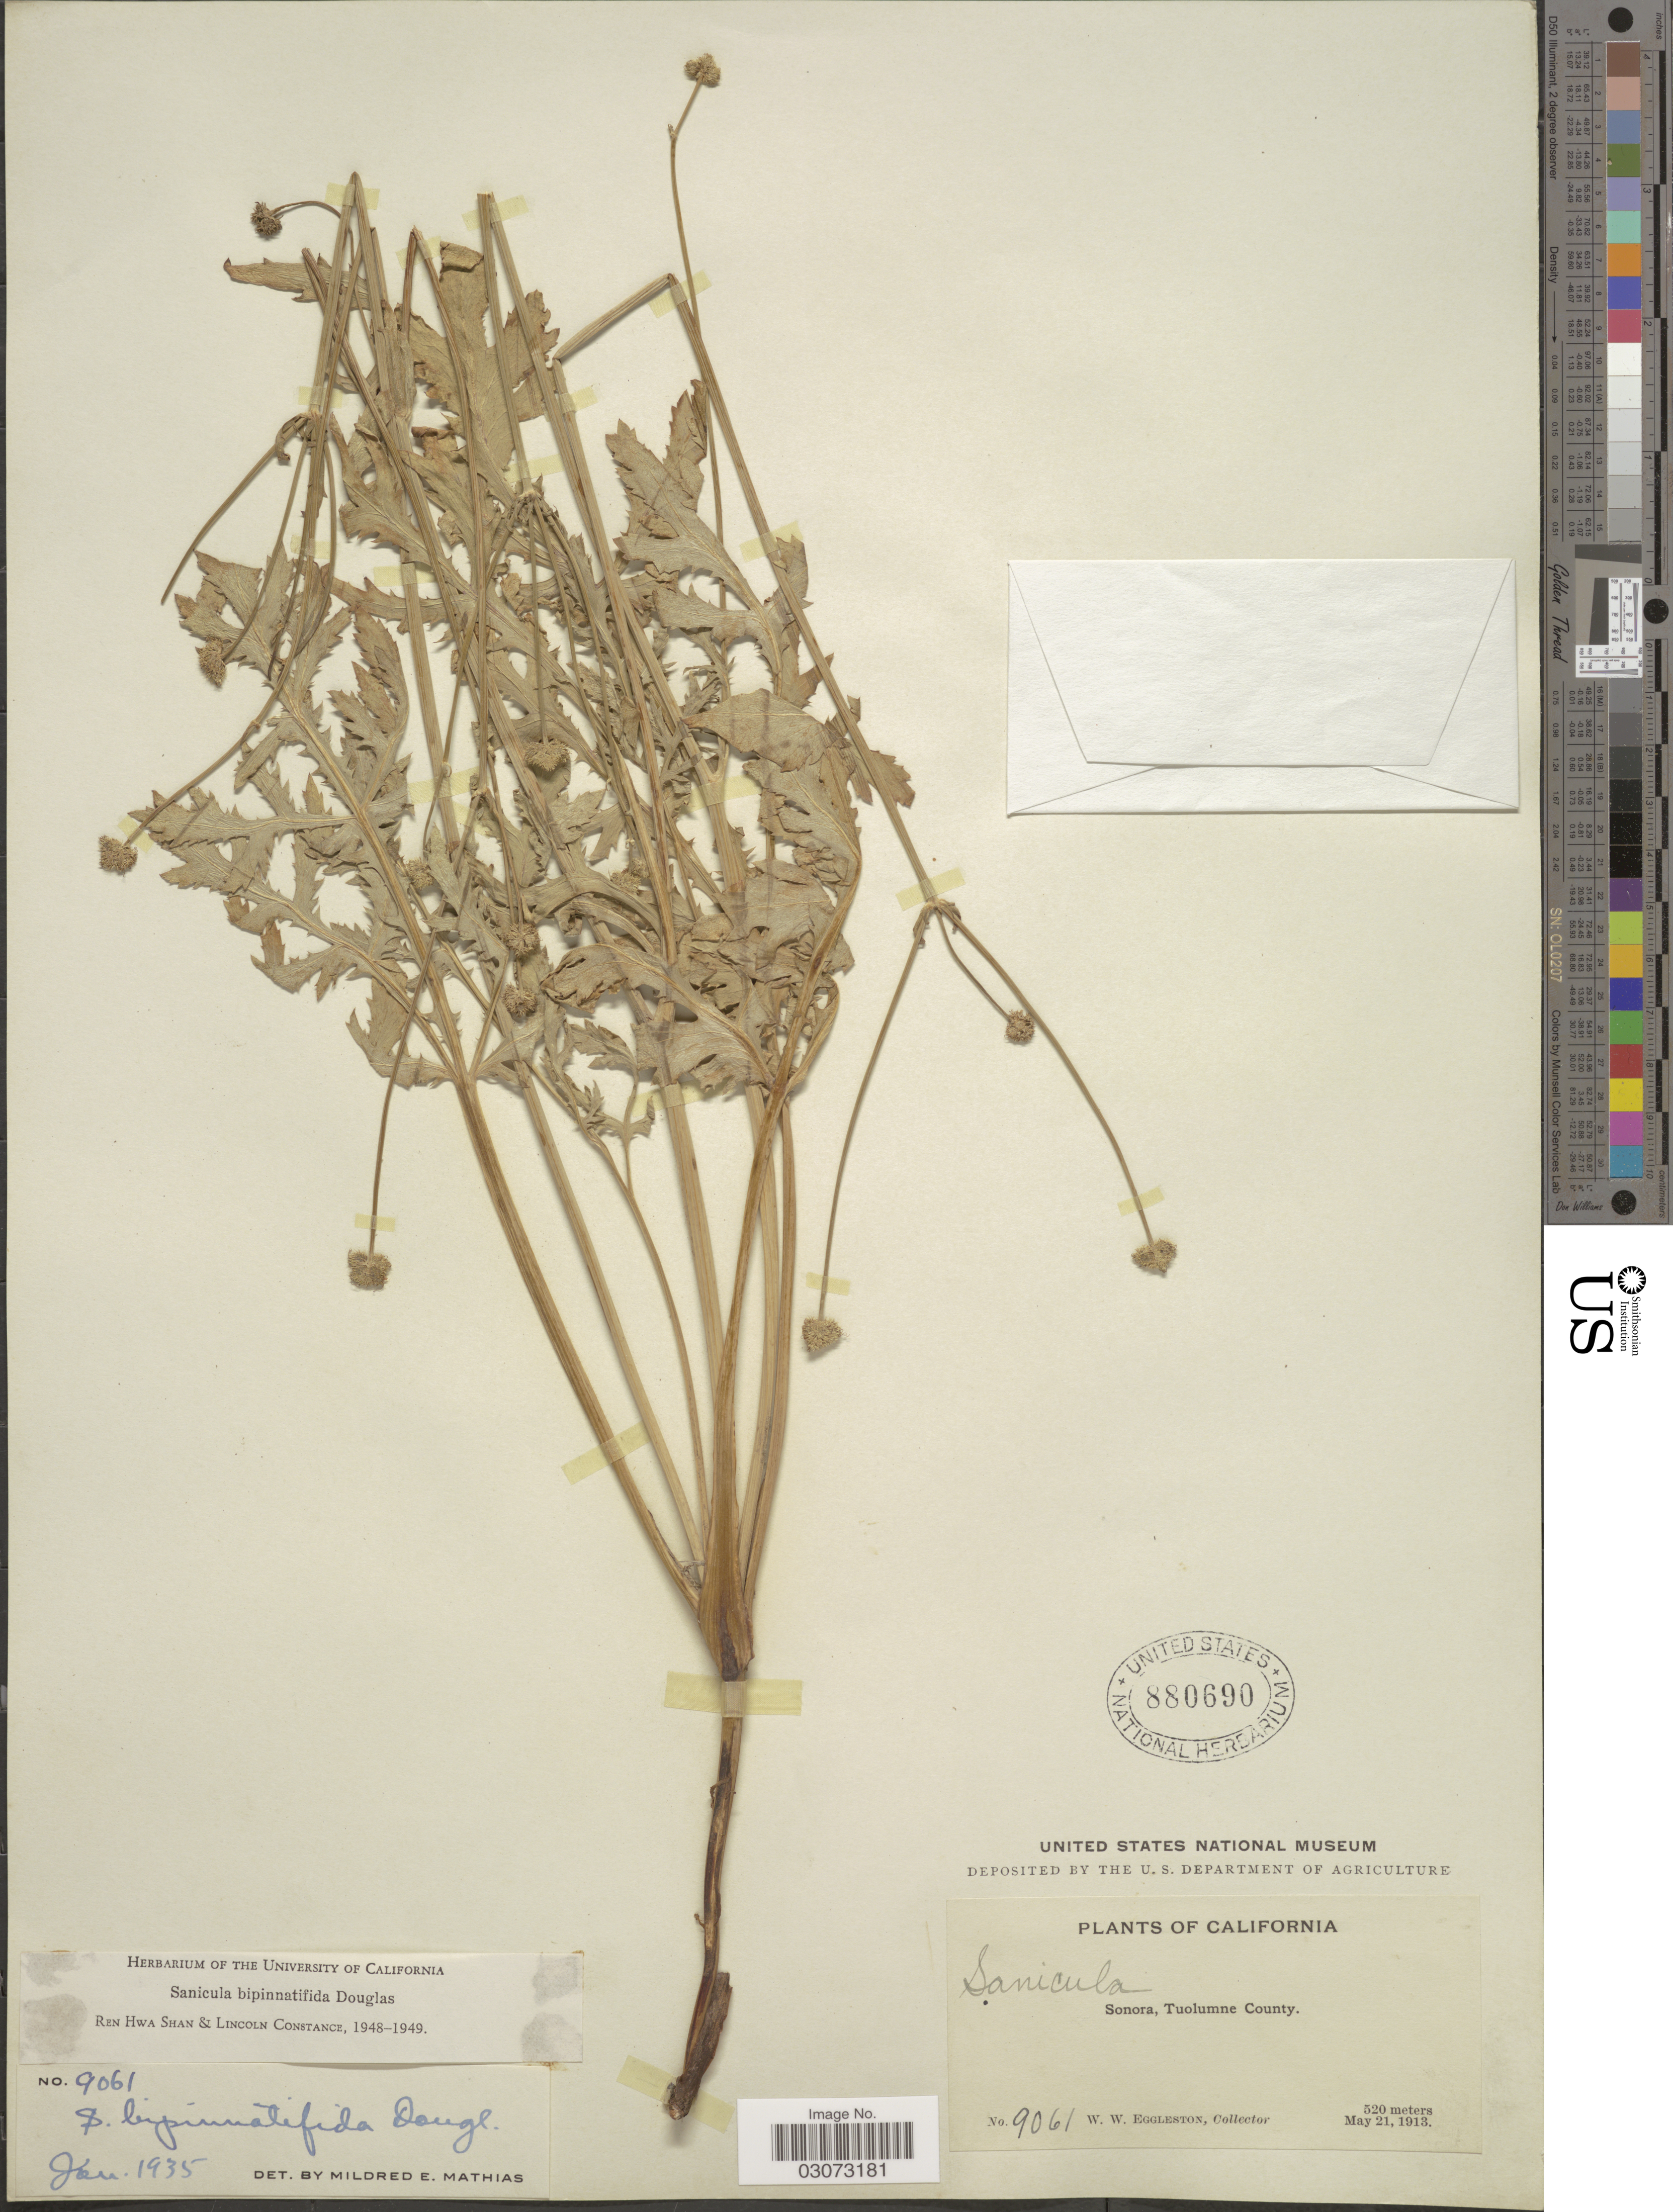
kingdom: Plantae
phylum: Tracheophyta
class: Magnoliopsida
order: Apiales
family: Apiaceae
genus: Sanicula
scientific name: Sanicula bipinnatifida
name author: Douglas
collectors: W. W. Eggleston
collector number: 9061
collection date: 1913-05-21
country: United States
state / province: California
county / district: Tuolumne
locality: Sonora, Tuolumne County.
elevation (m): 520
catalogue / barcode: US 880690